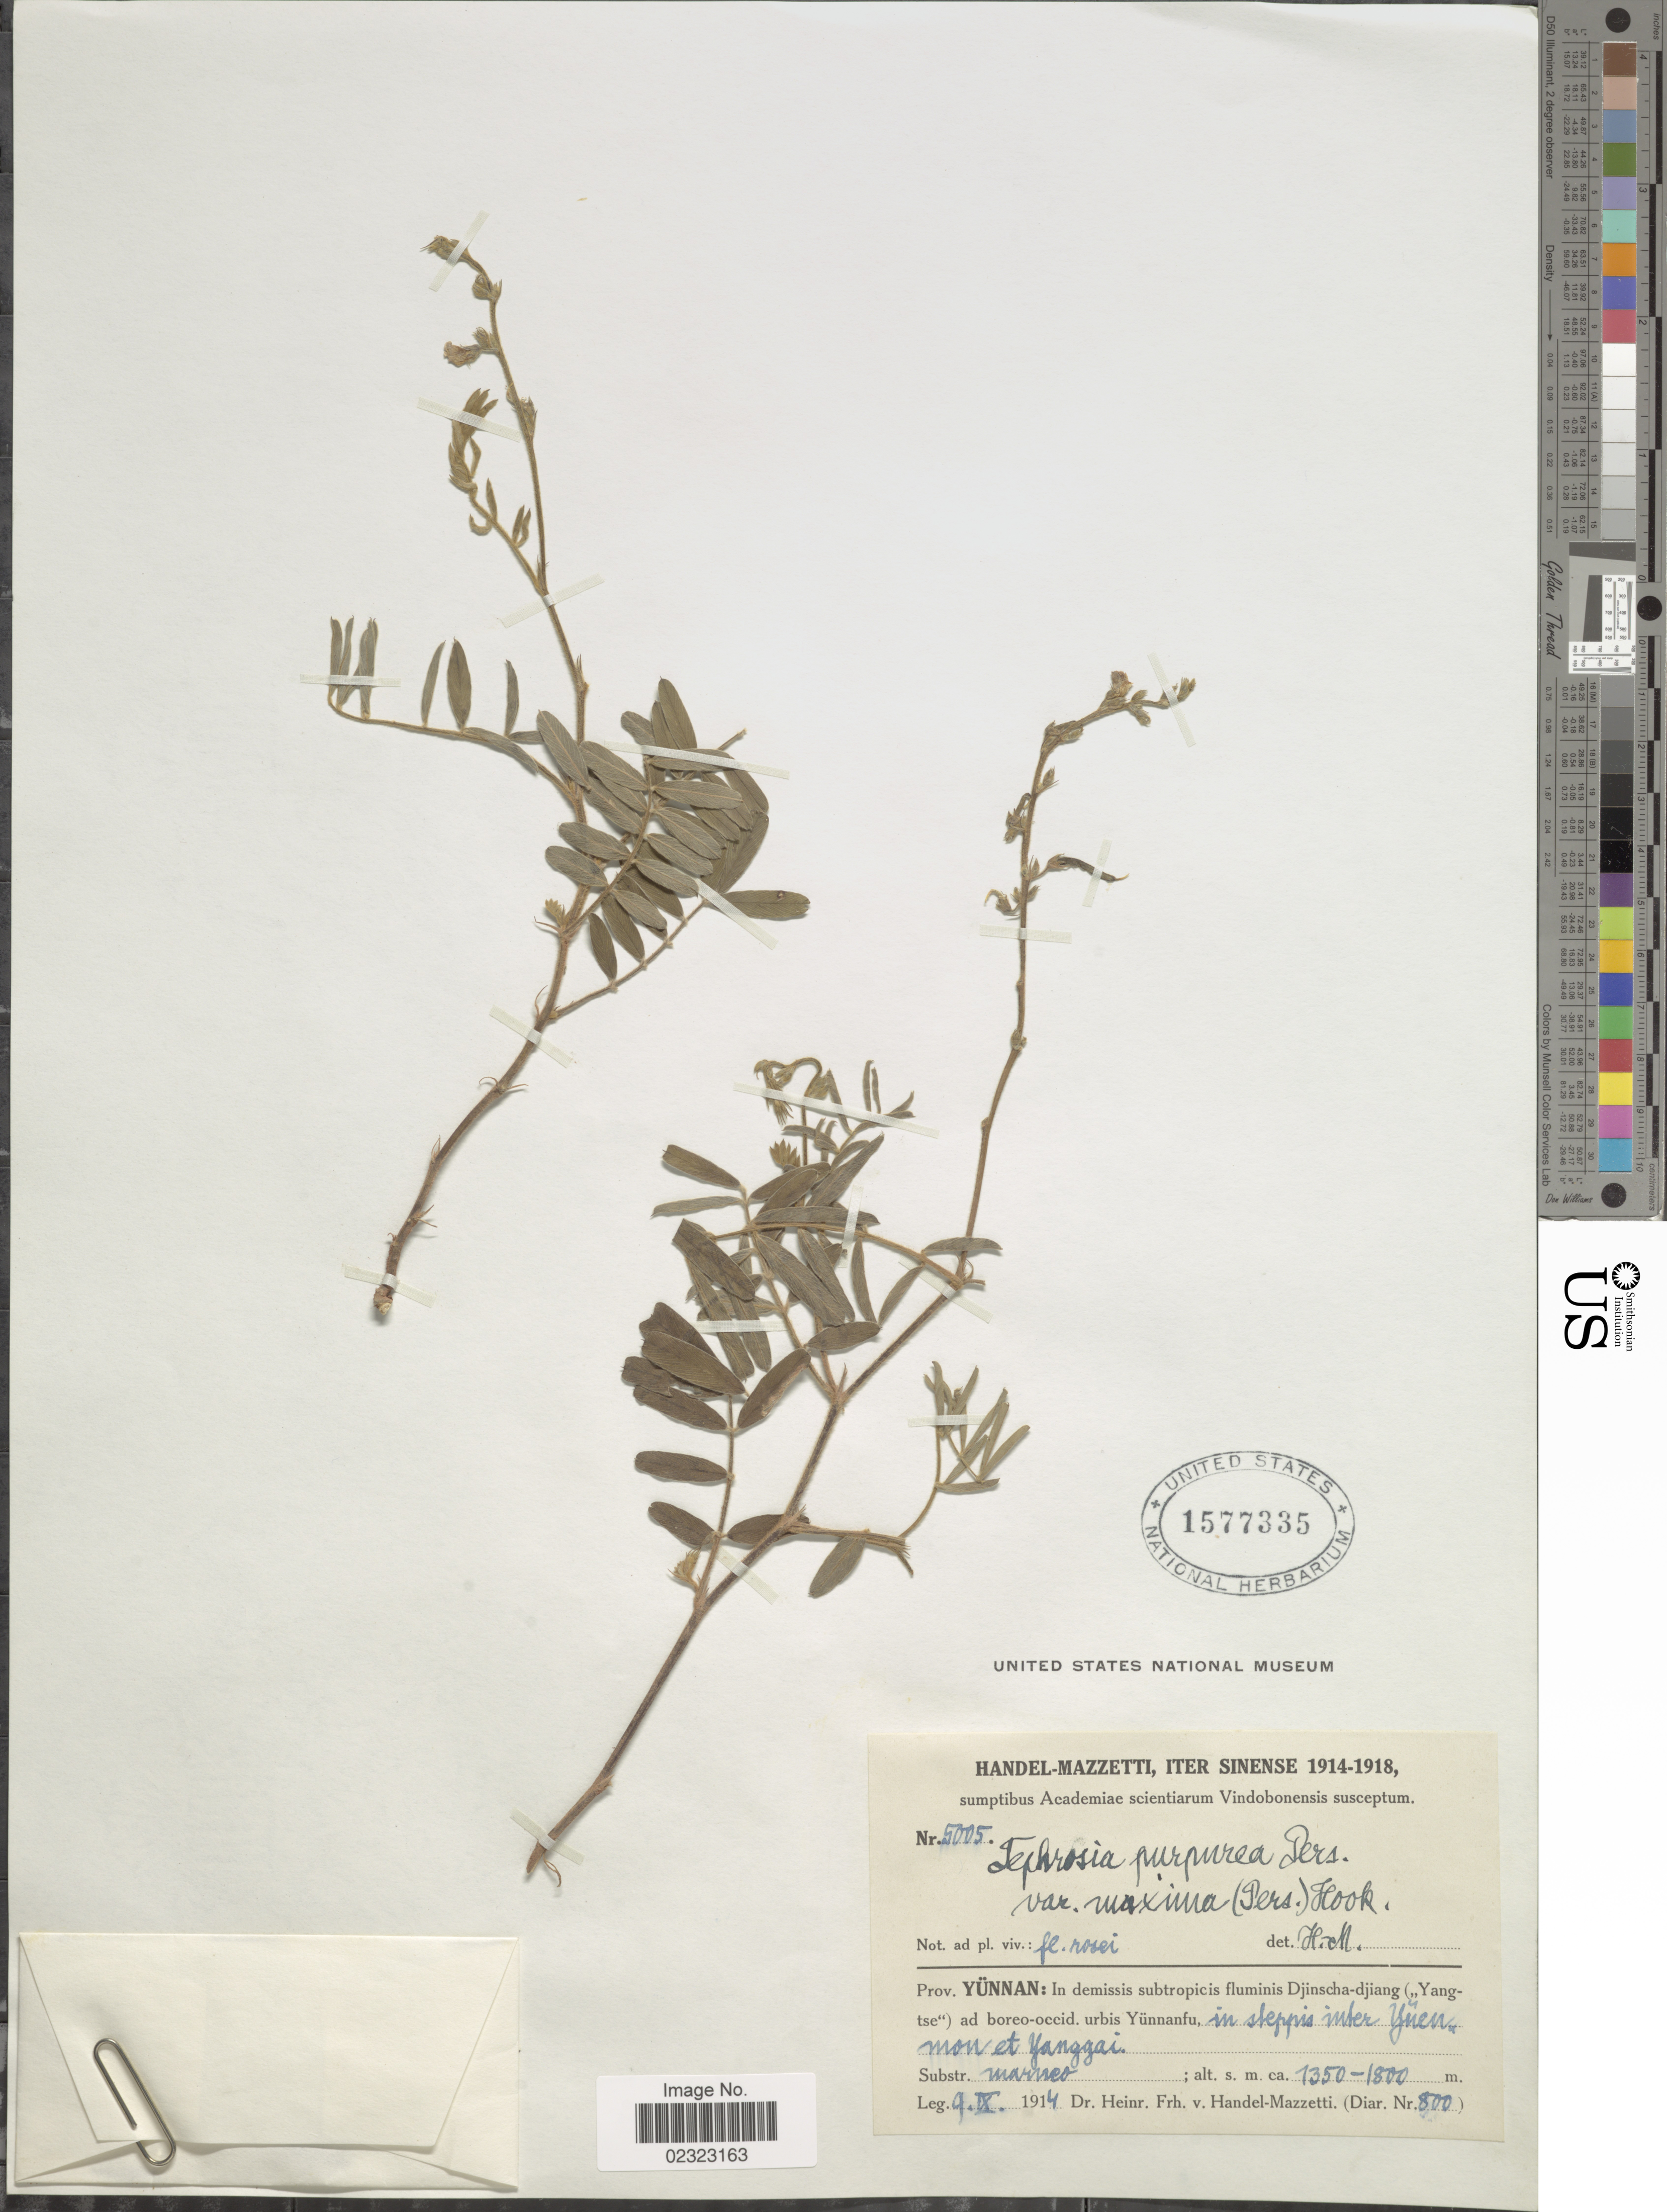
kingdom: Plantae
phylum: Tracheophyta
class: Magnoliopsida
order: Fabales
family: Fabaceae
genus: Tephrosia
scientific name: Tephrosia purpurea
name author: (L.) Pers.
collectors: H. Handel-Mazzetti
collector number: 800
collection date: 1914-09-09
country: China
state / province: Yunnan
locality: Sinense. In demissis subtropicis fluminis Djinscha-dijang (Yangtse) ad boreo-occid. urbis Yünnanfu, in steppis inter Yüen, mon et Yanggai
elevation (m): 1350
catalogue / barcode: US 1577335